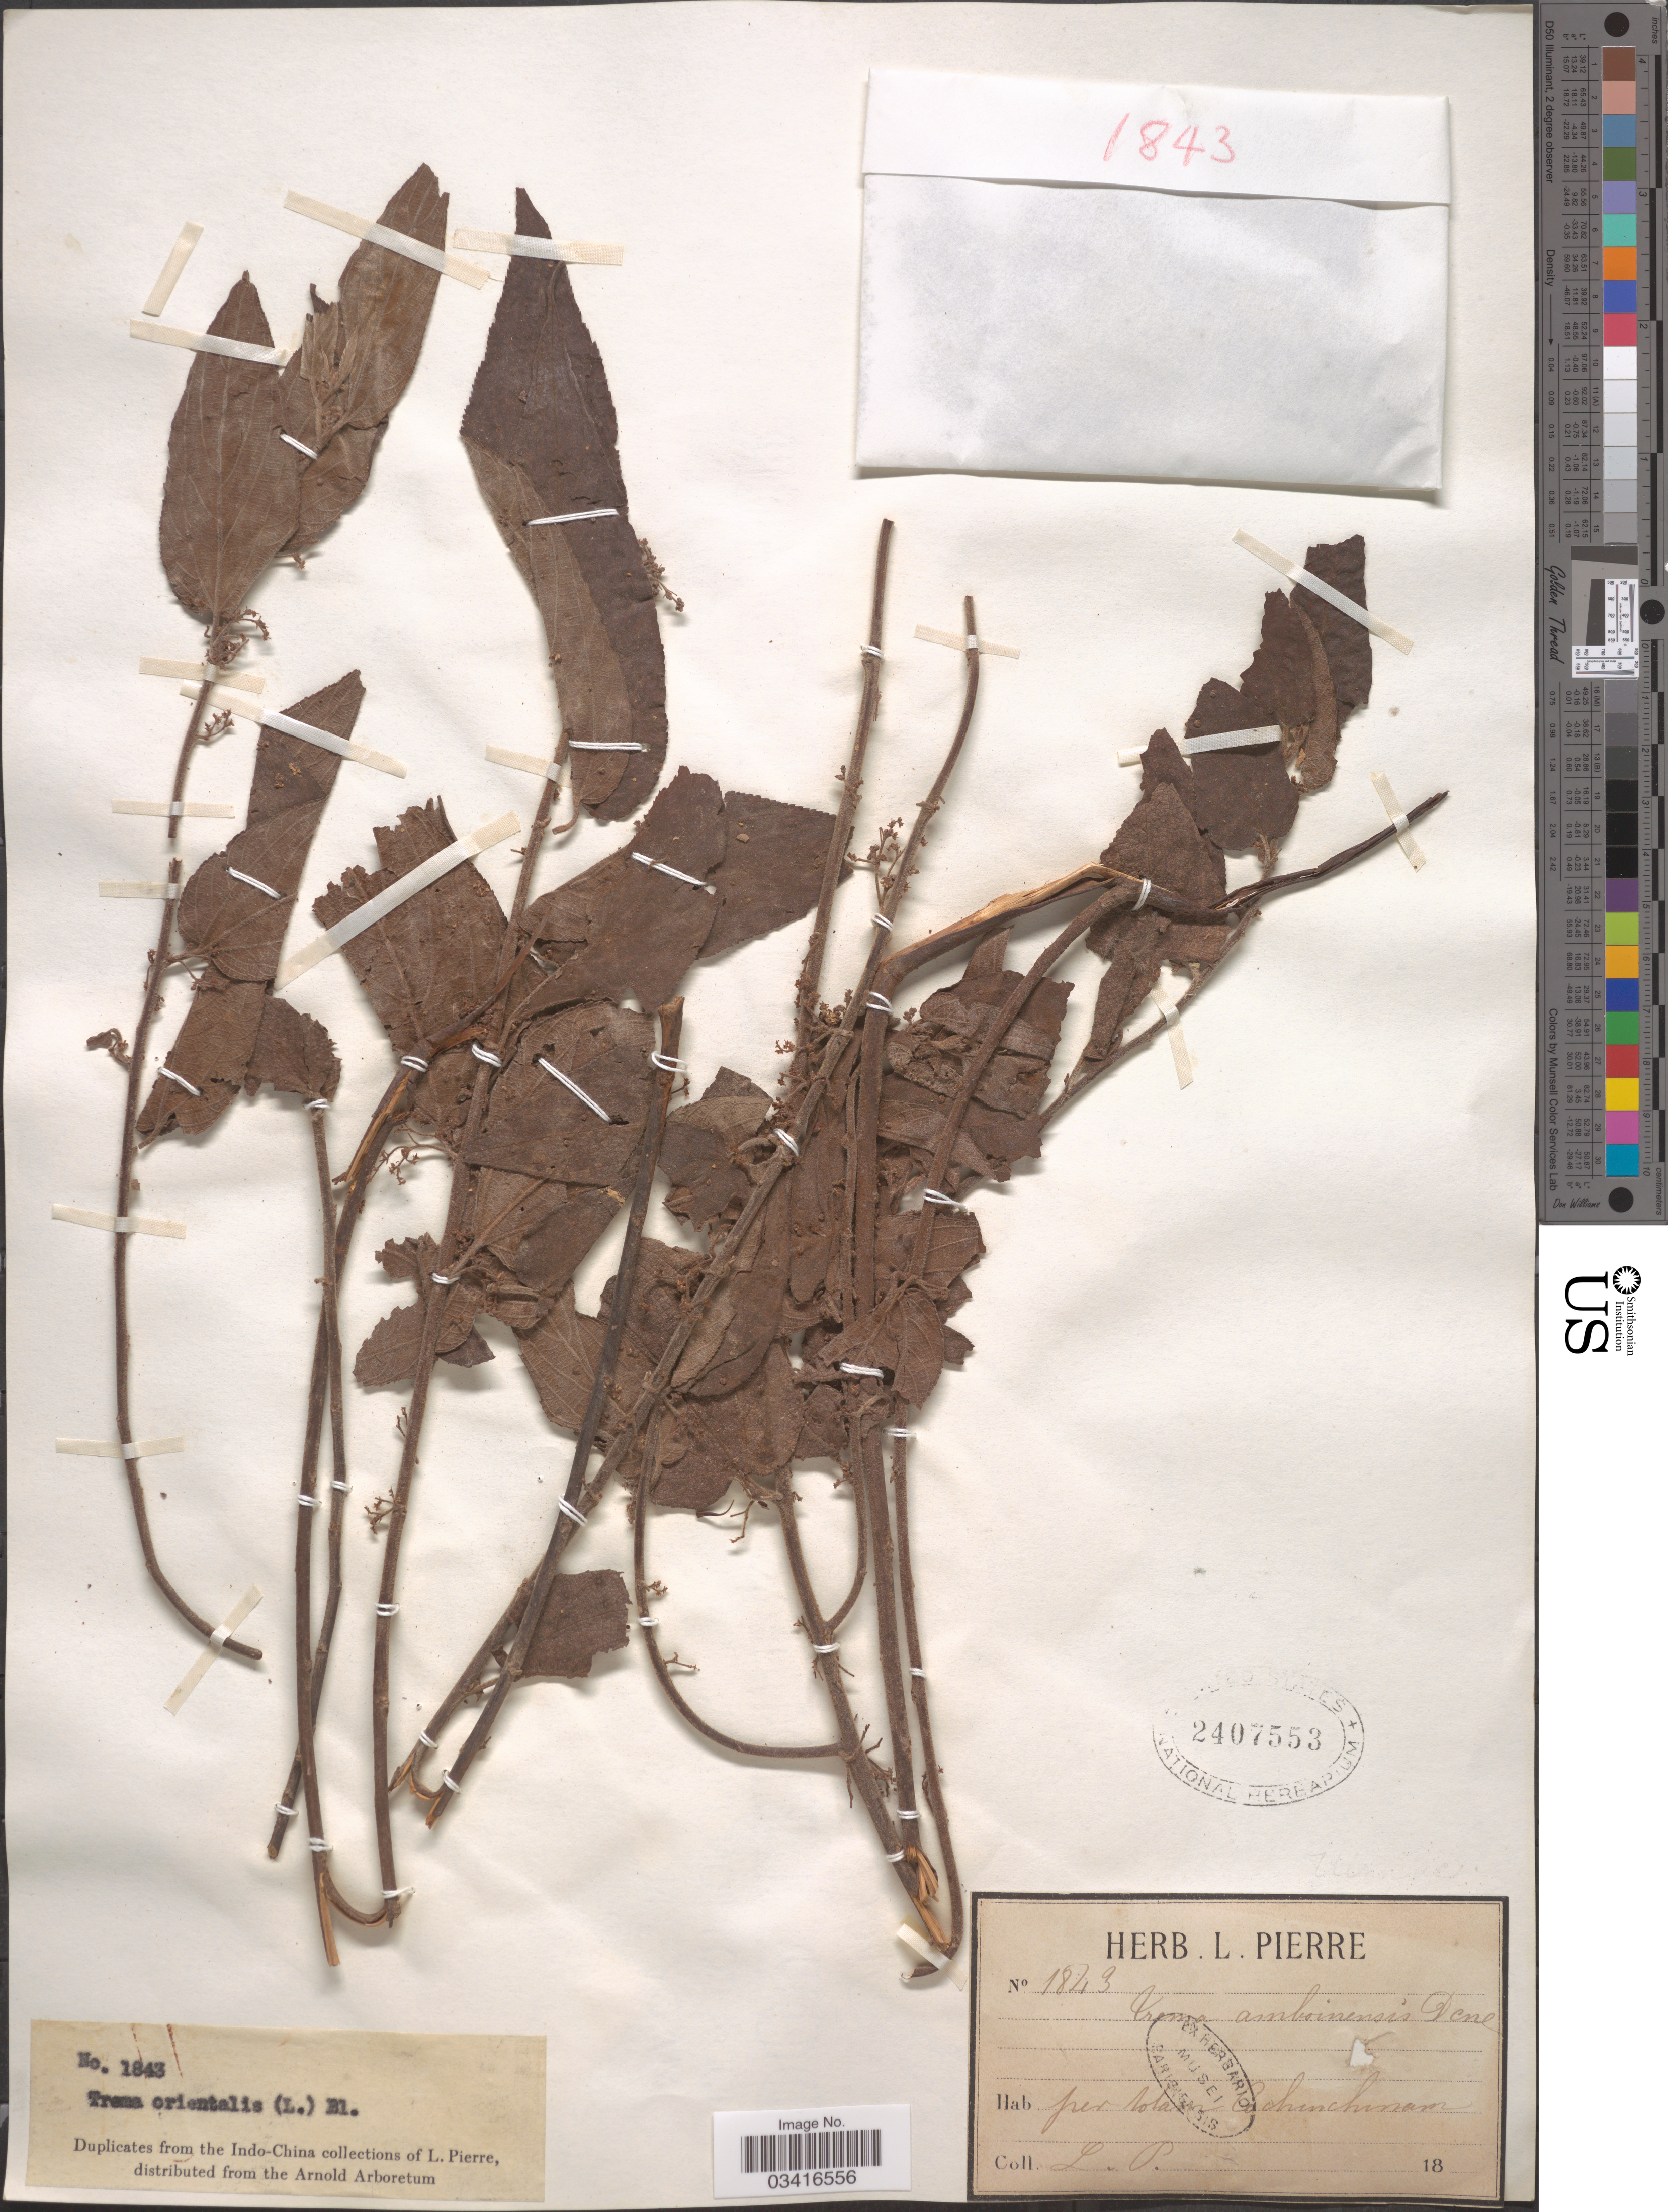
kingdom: Plantae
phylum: Tracheophyta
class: Magnoliopsida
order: Rosales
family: Cannabaceae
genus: Trema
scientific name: Trema orientale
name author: (L.) Blume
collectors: L. Pierre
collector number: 1843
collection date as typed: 18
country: Vietnam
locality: Per totam Cochinchinam [throughout Cochinchina]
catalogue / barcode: US 2407553